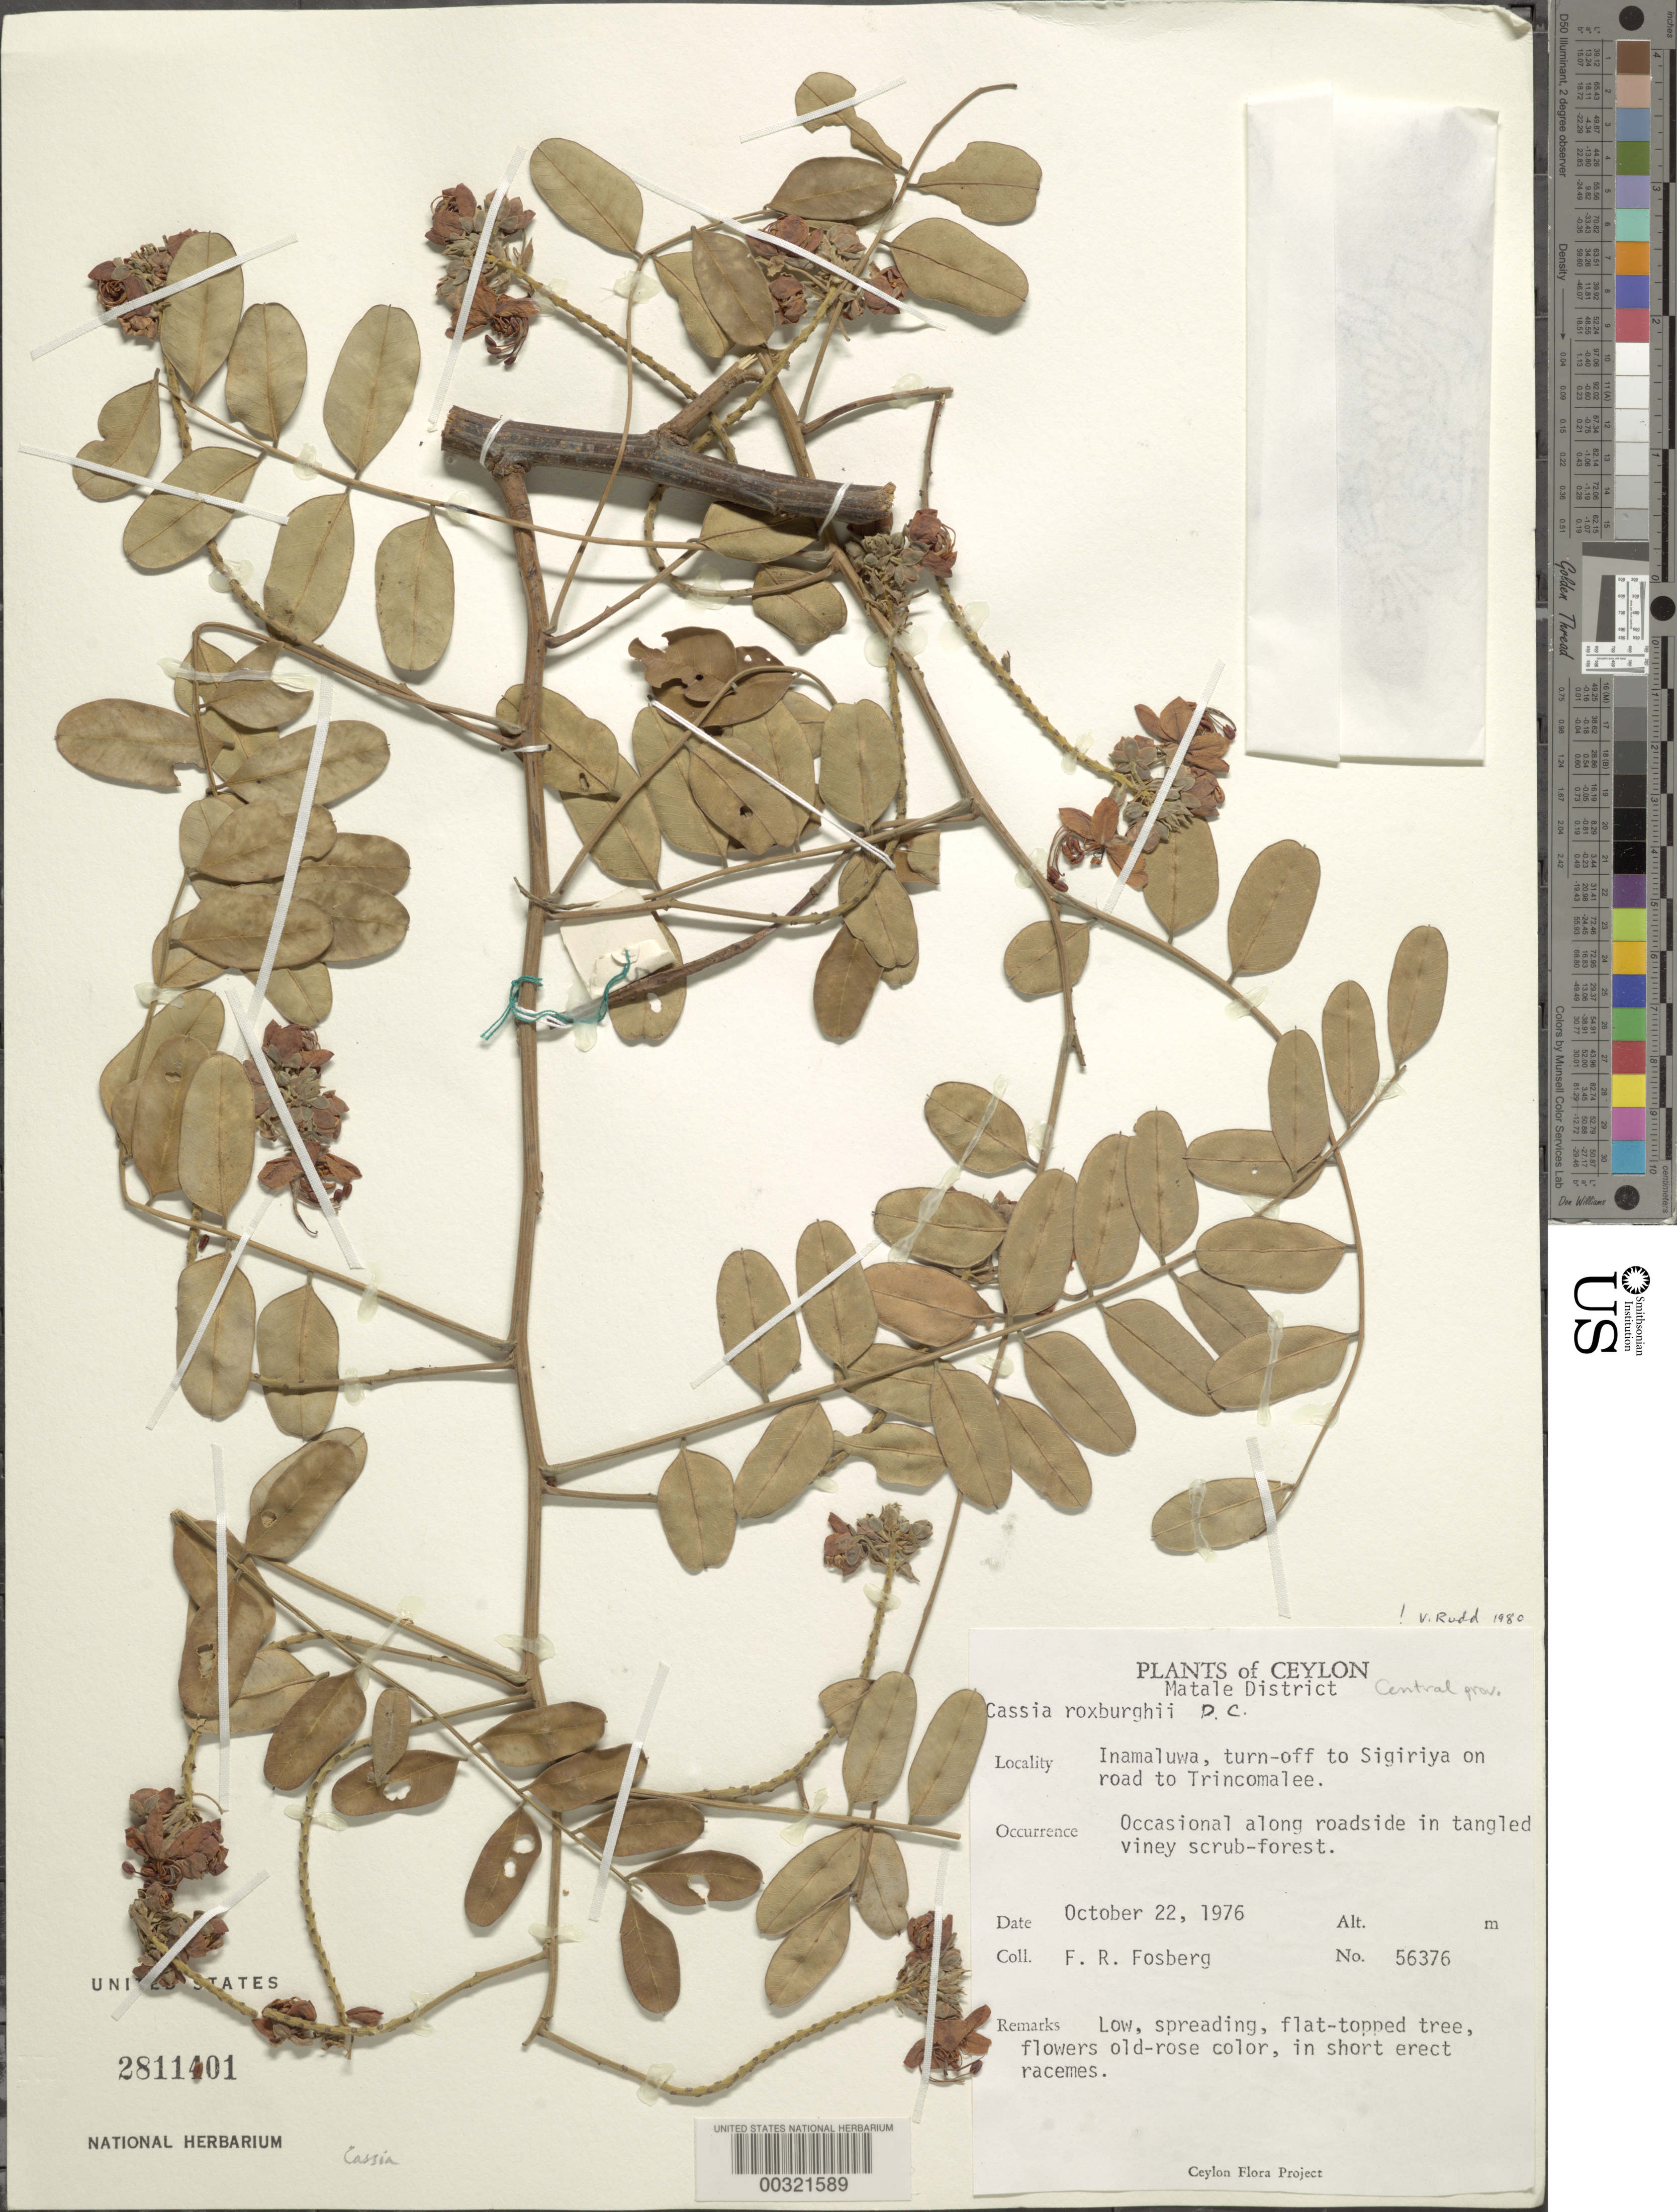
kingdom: Plantae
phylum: Tracheophyta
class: Magnoliopsida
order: Fabales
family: Fabaceae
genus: Cassia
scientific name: Cassia roxburghii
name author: Steud.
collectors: F. R. Fosberg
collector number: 56376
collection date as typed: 22 Oct 1976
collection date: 1976-10-22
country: Sri Lanka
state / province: Central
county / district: Matale Dist.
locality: Inamaluwa, turn-off to sigiriya on road to trincomalee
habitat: Along roadside in tangled viney scrub-forest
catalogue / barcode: US 2811401